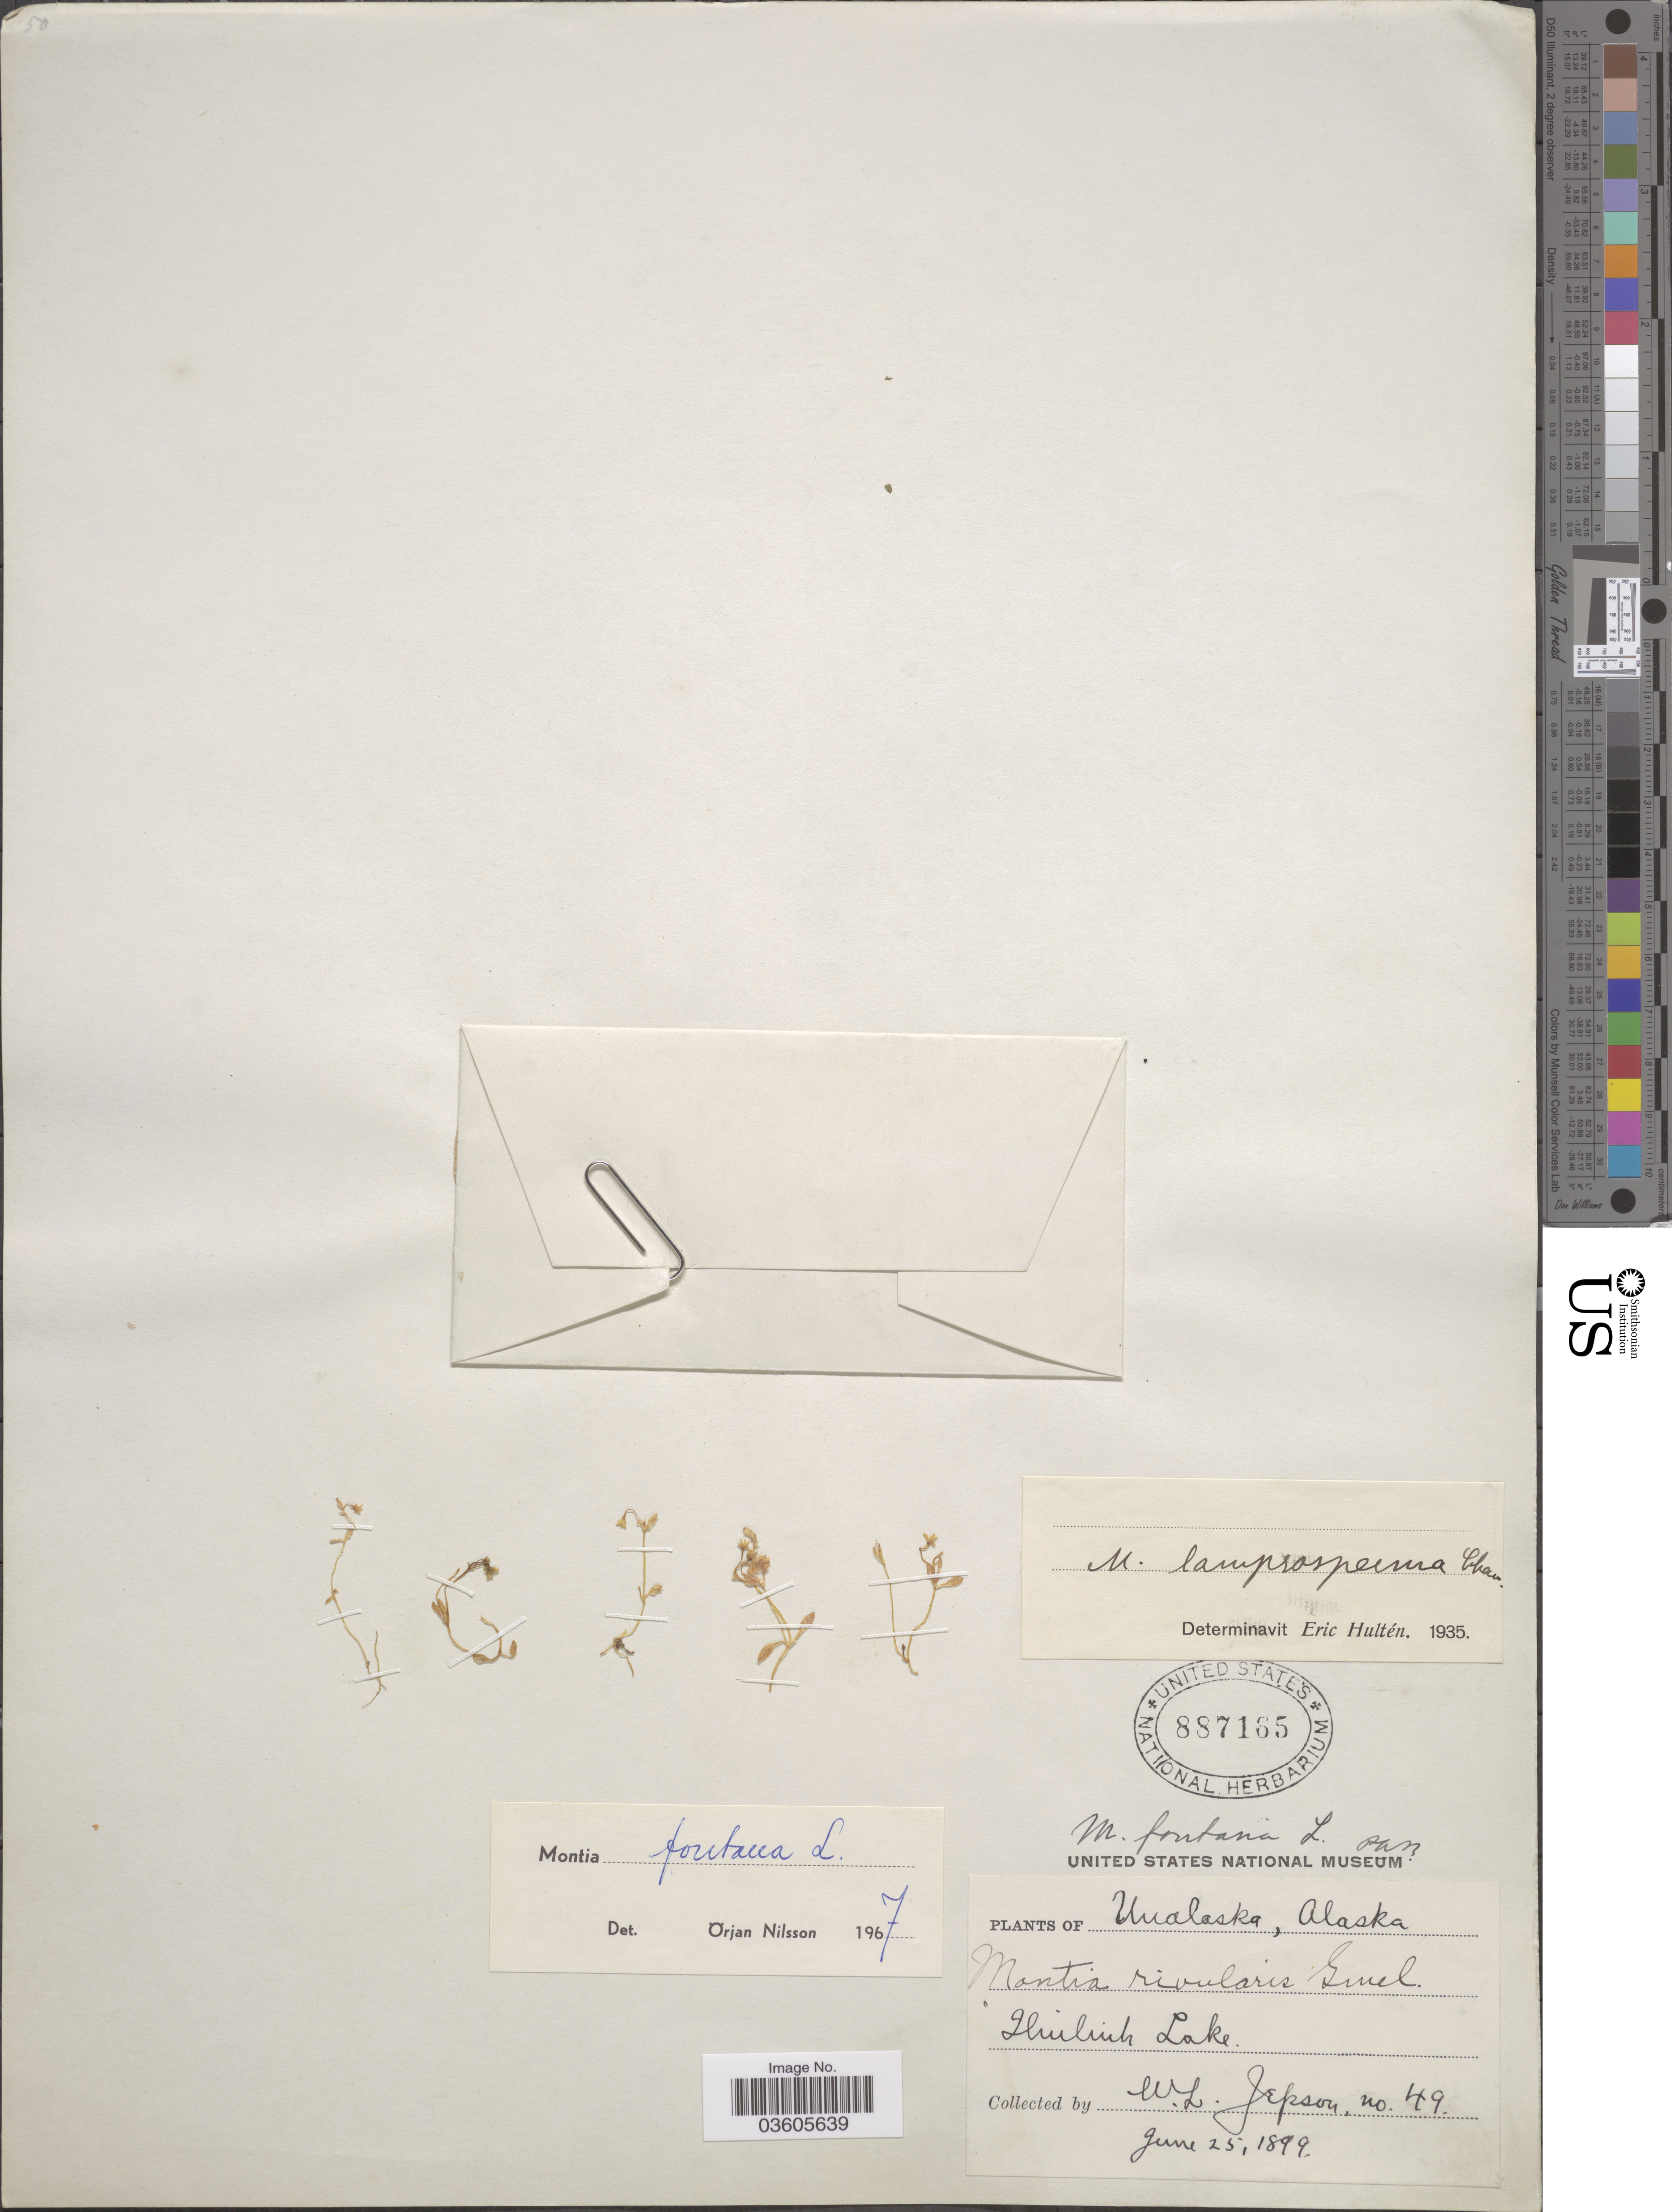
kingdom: Plantae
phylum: Tracheophyta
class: Magnoliopsida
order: Caryophyllales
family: Montiaceae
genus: Montia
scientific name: Montia fontana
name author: L.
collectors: W. L. Jepson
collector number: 49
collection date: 1899-06-25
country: United States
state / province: Alaska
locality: Unalaska. Iliukliuk Lake.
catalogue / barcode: US 887165